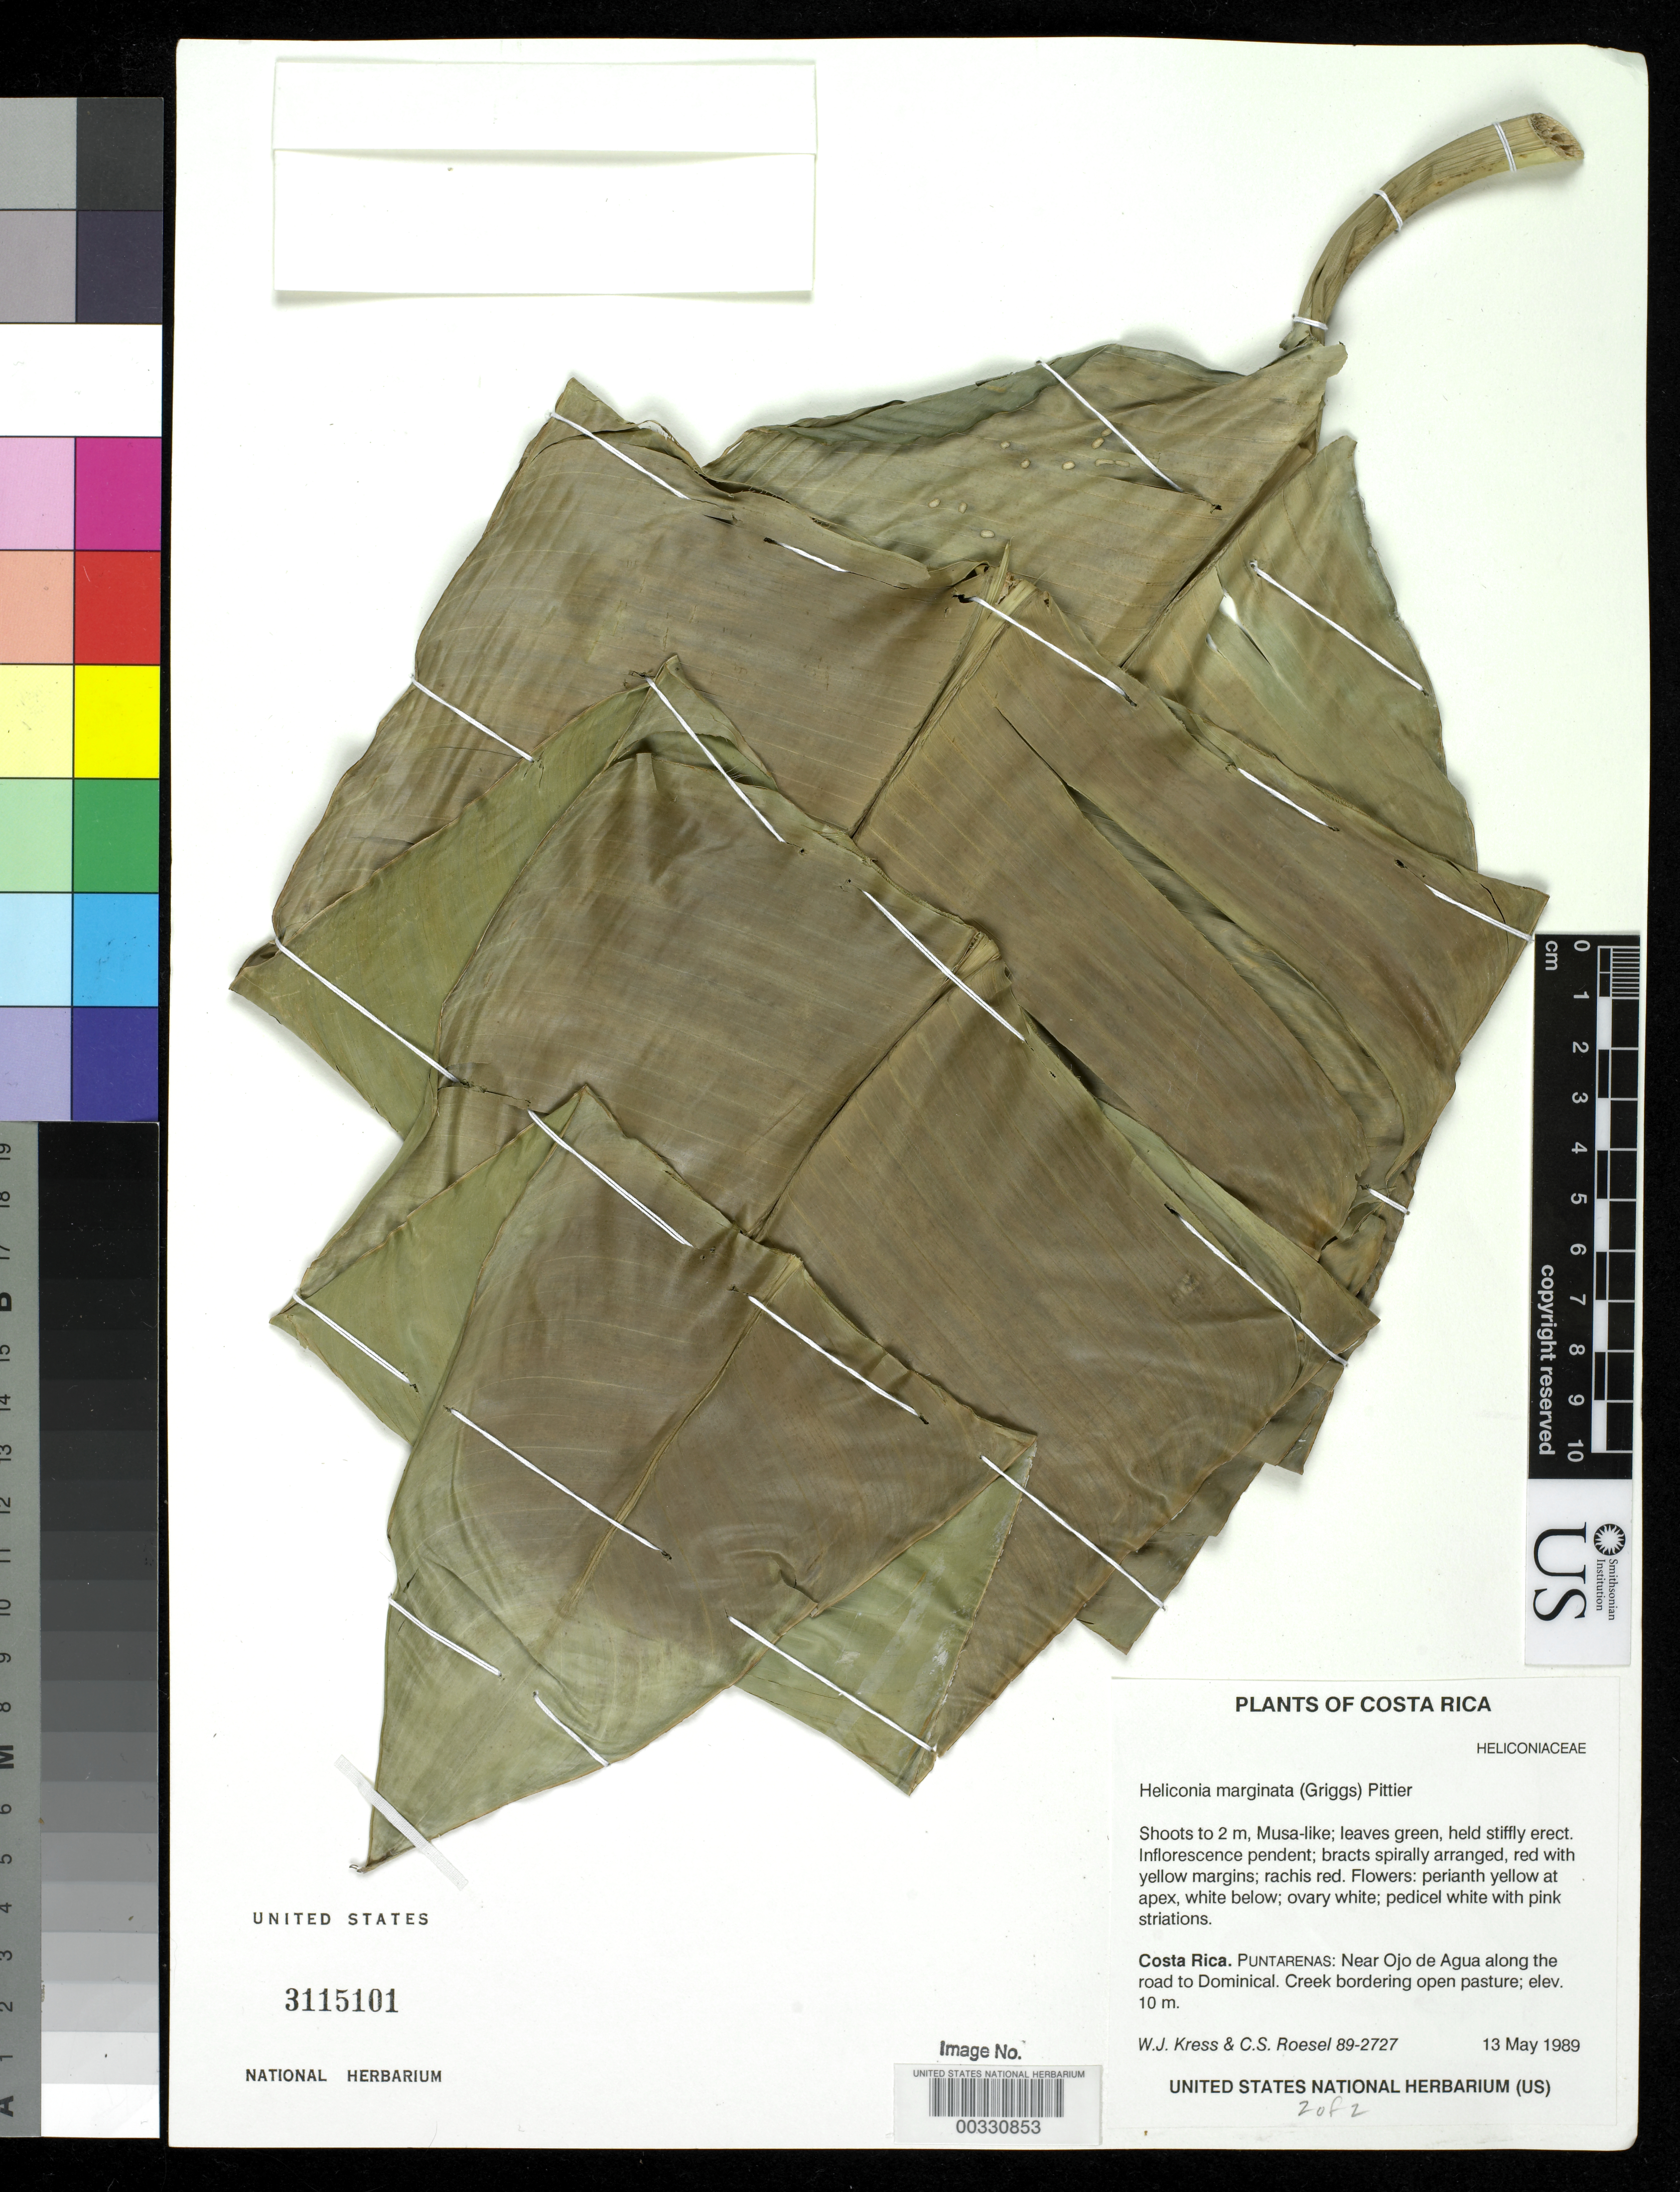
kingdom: Plantae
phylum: Tracheophyta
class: Liliopsida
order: Zingiberales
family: Heliconiaceae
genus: Heliconia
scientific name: Heliconia marginata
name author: (R.F. Griggs) Pittier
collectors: W. J. Kress & C. S. Roesel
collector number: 89-2727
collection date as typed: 13 May 1989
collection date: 1989-05-13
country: Costa Rica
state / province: Puntarenas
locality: Near ojo de agua along road to dominical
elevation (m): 10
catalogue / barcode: US 3115101